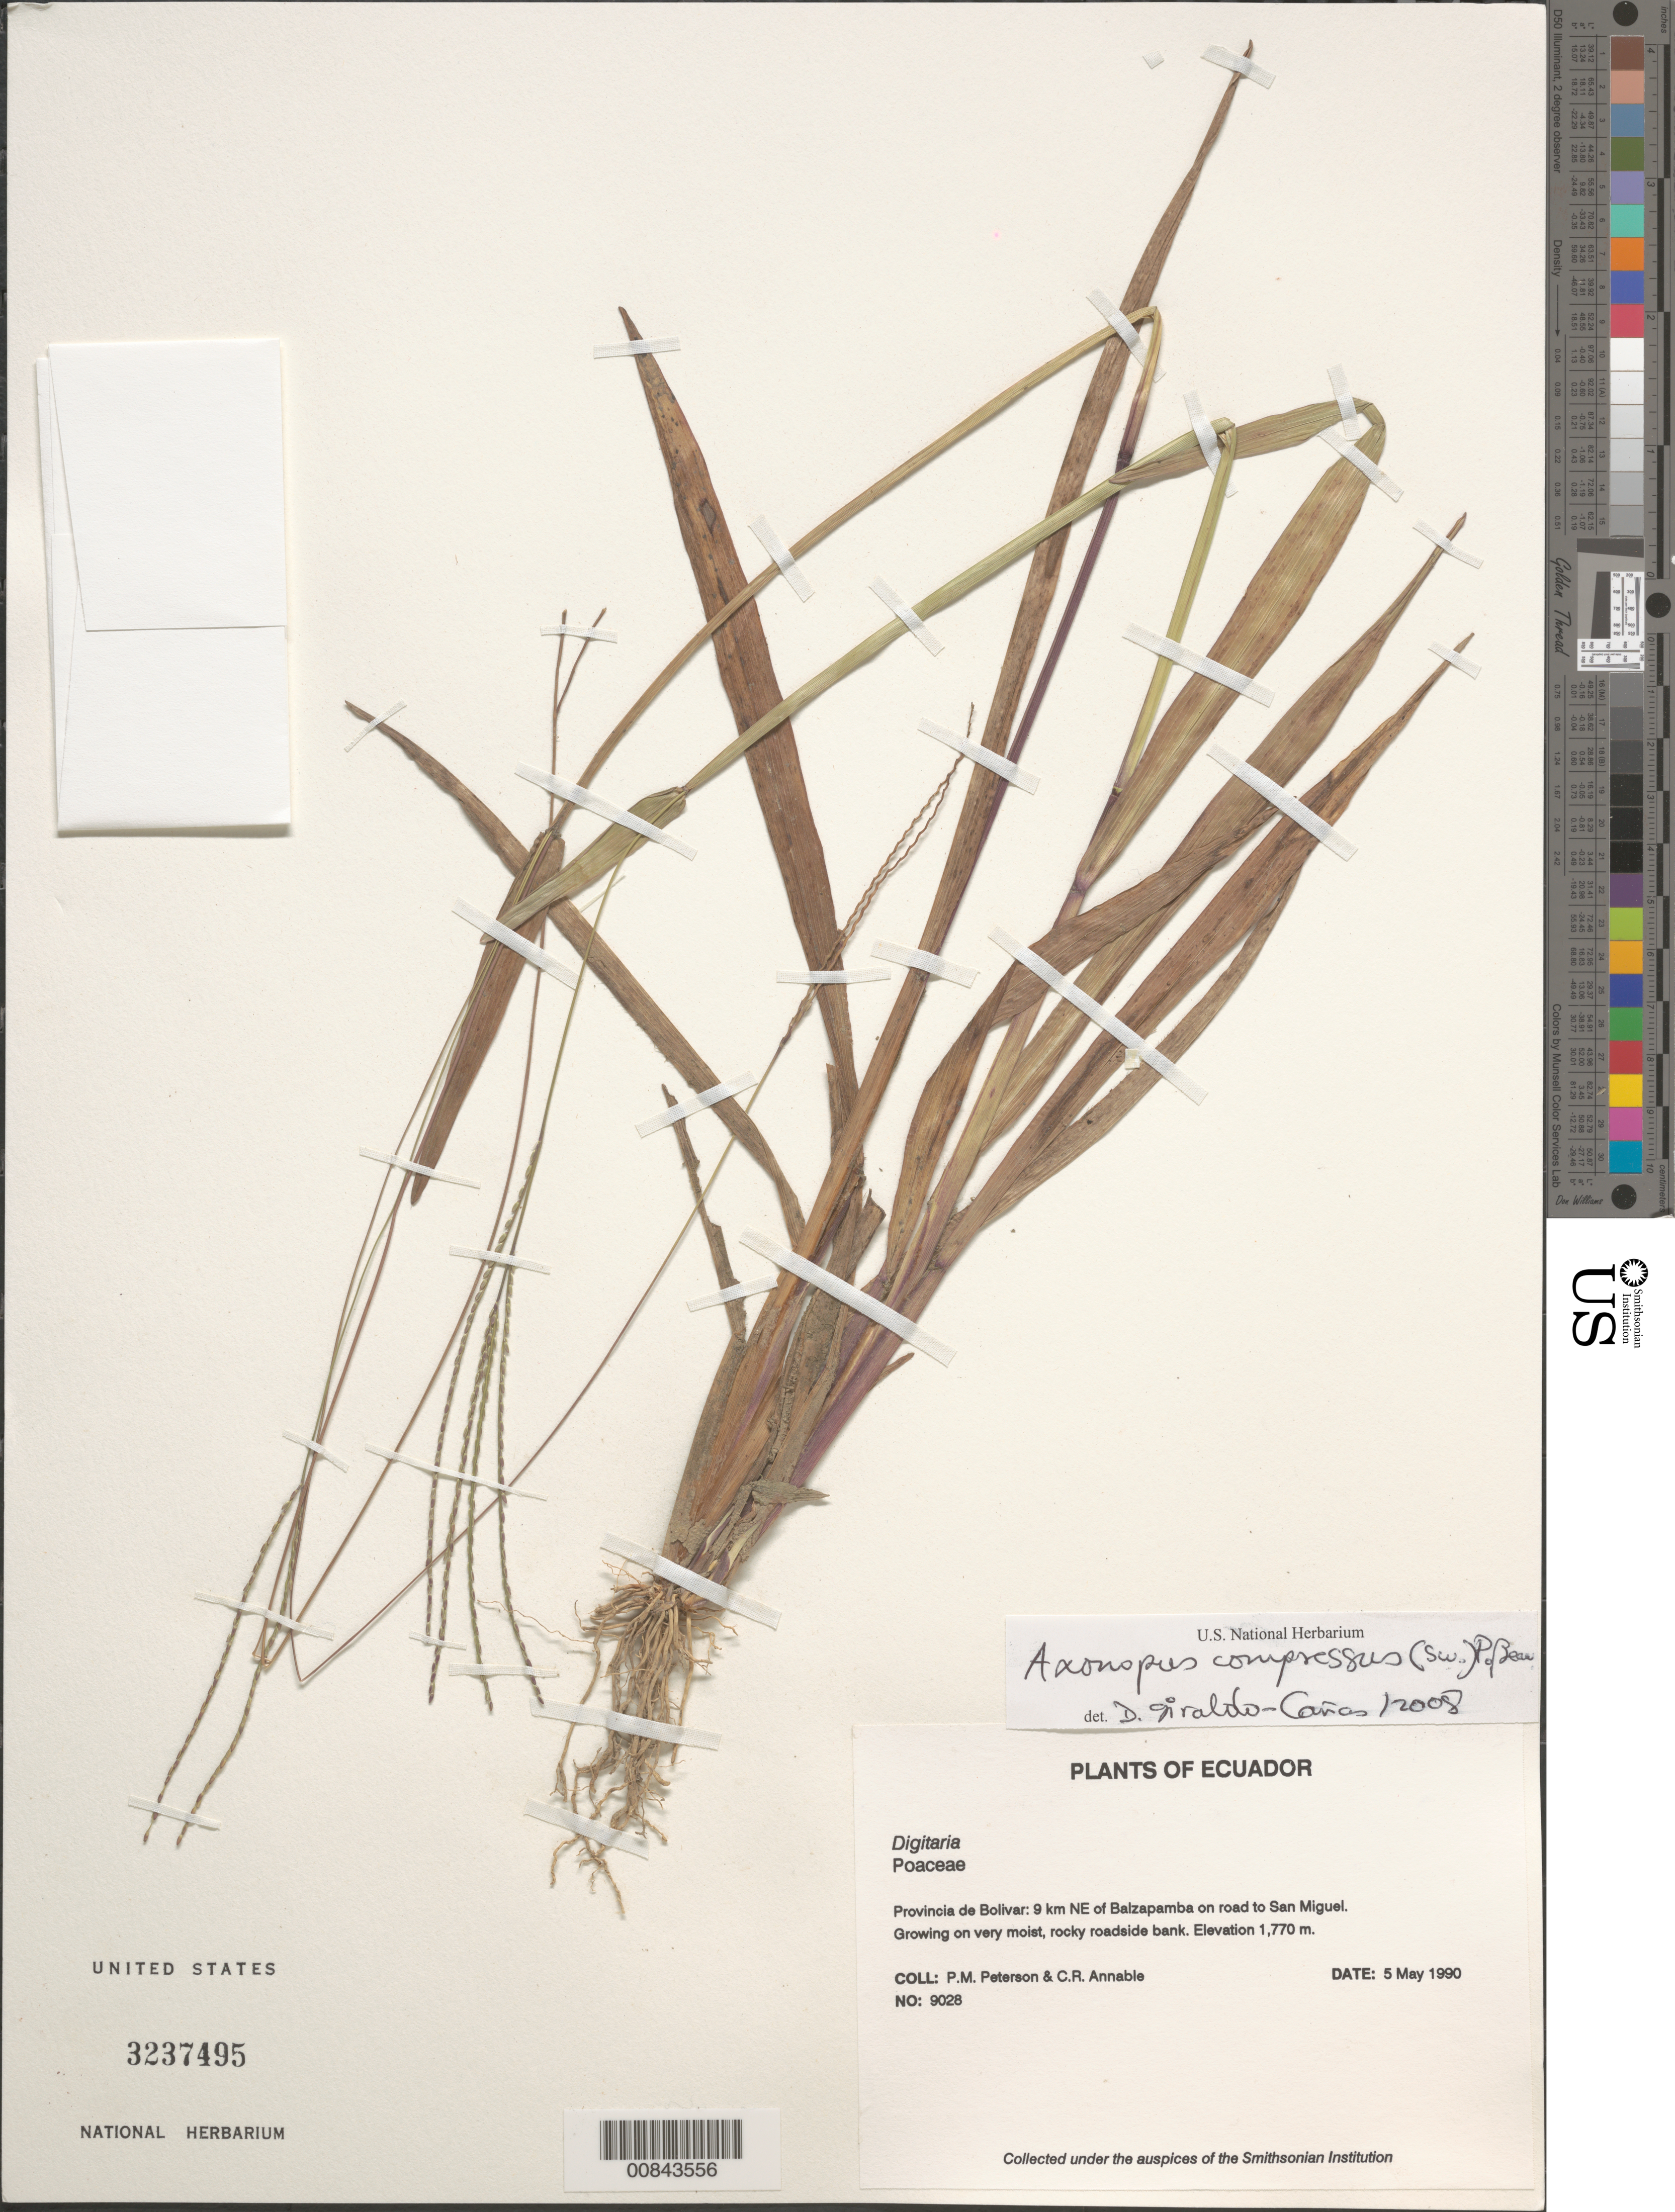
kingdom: Plantae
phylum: Tracheophyta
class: Liliopsida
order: Poales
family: Poaceae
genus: Axonopus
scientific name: Axonopus compressus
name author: (Sw.) P. Beauv.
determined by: Giraldo-Cañas, D. A.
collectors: P. M. Peterson & C. R. Annable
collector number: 09028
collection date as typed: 05 May 1990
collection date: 1990-05-05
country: Ecuador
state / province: Bolivar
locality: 9 km NE of Balzapamba on road to San Miguel.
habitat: Growing on very moist, rocky roadside bank.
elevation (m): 1770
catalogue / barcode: US 3237495